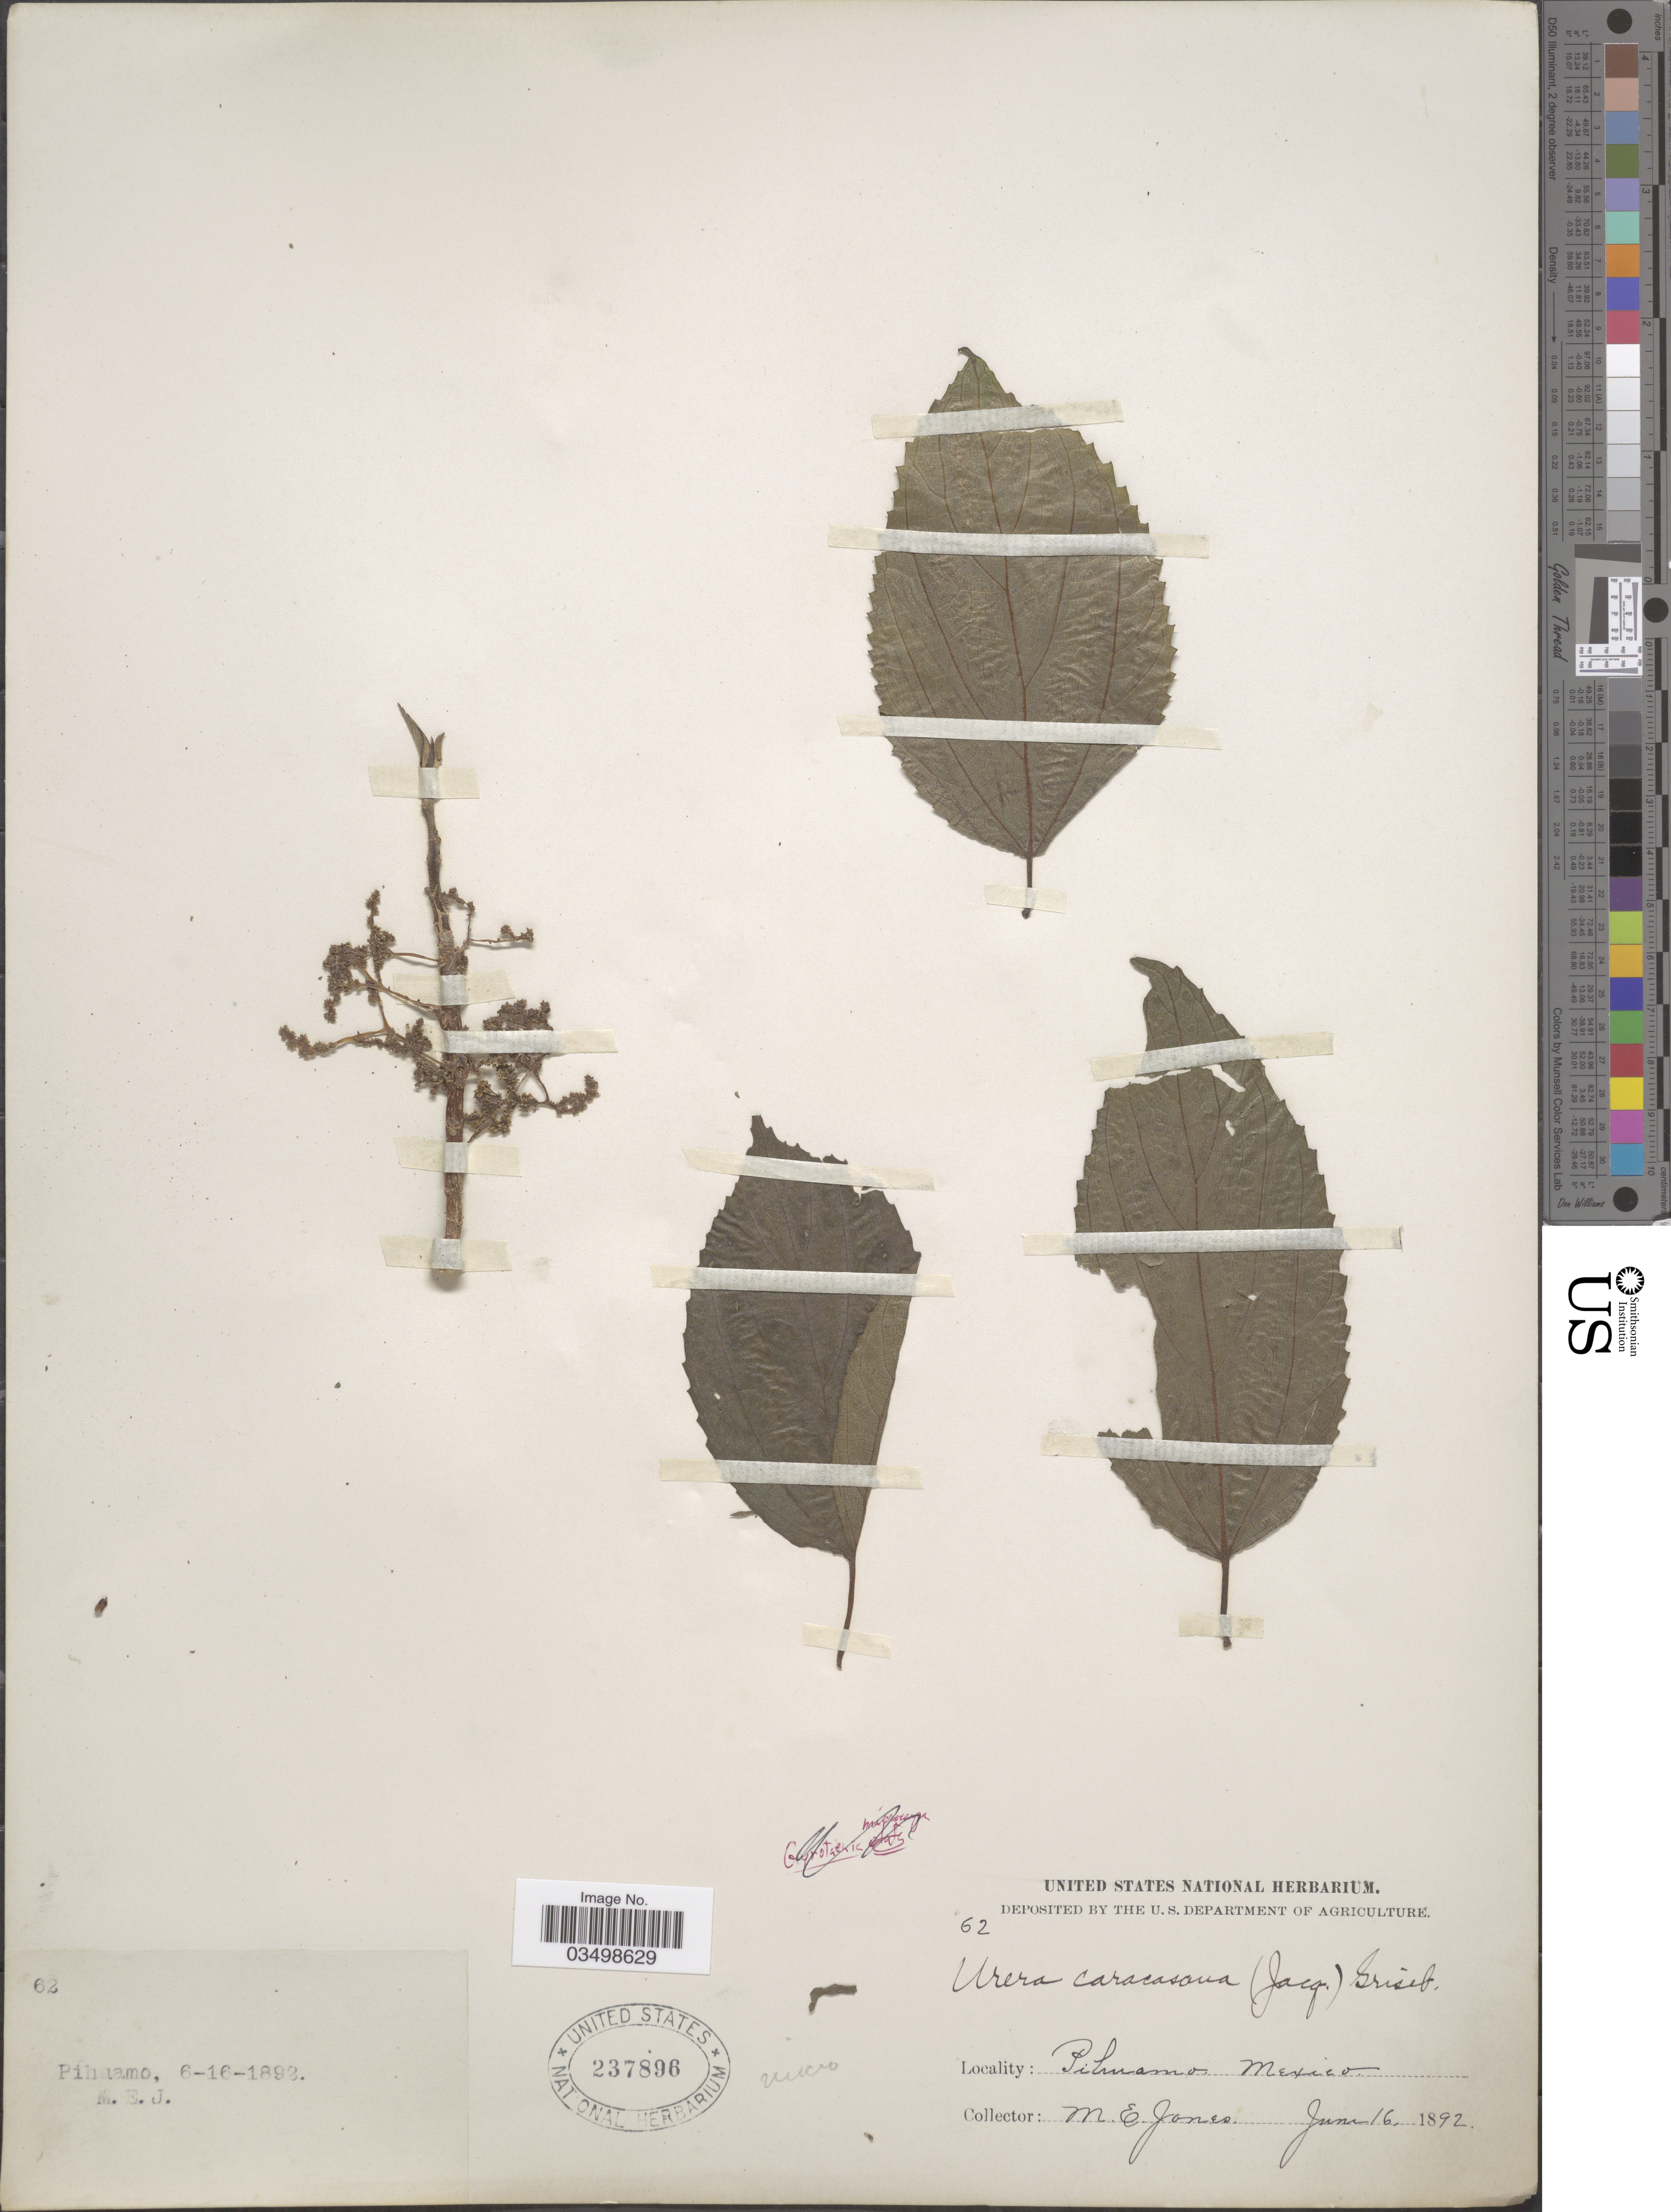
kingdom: Plantae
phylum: Tracheophyta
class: Magnoliopsida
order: Rosales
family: Urticaceae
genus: Urera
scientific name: Urera sp.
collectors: M. E. Jones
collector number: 62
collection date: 1892-06-16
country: Mexico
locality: Pihuamo.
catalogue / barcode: US 237896